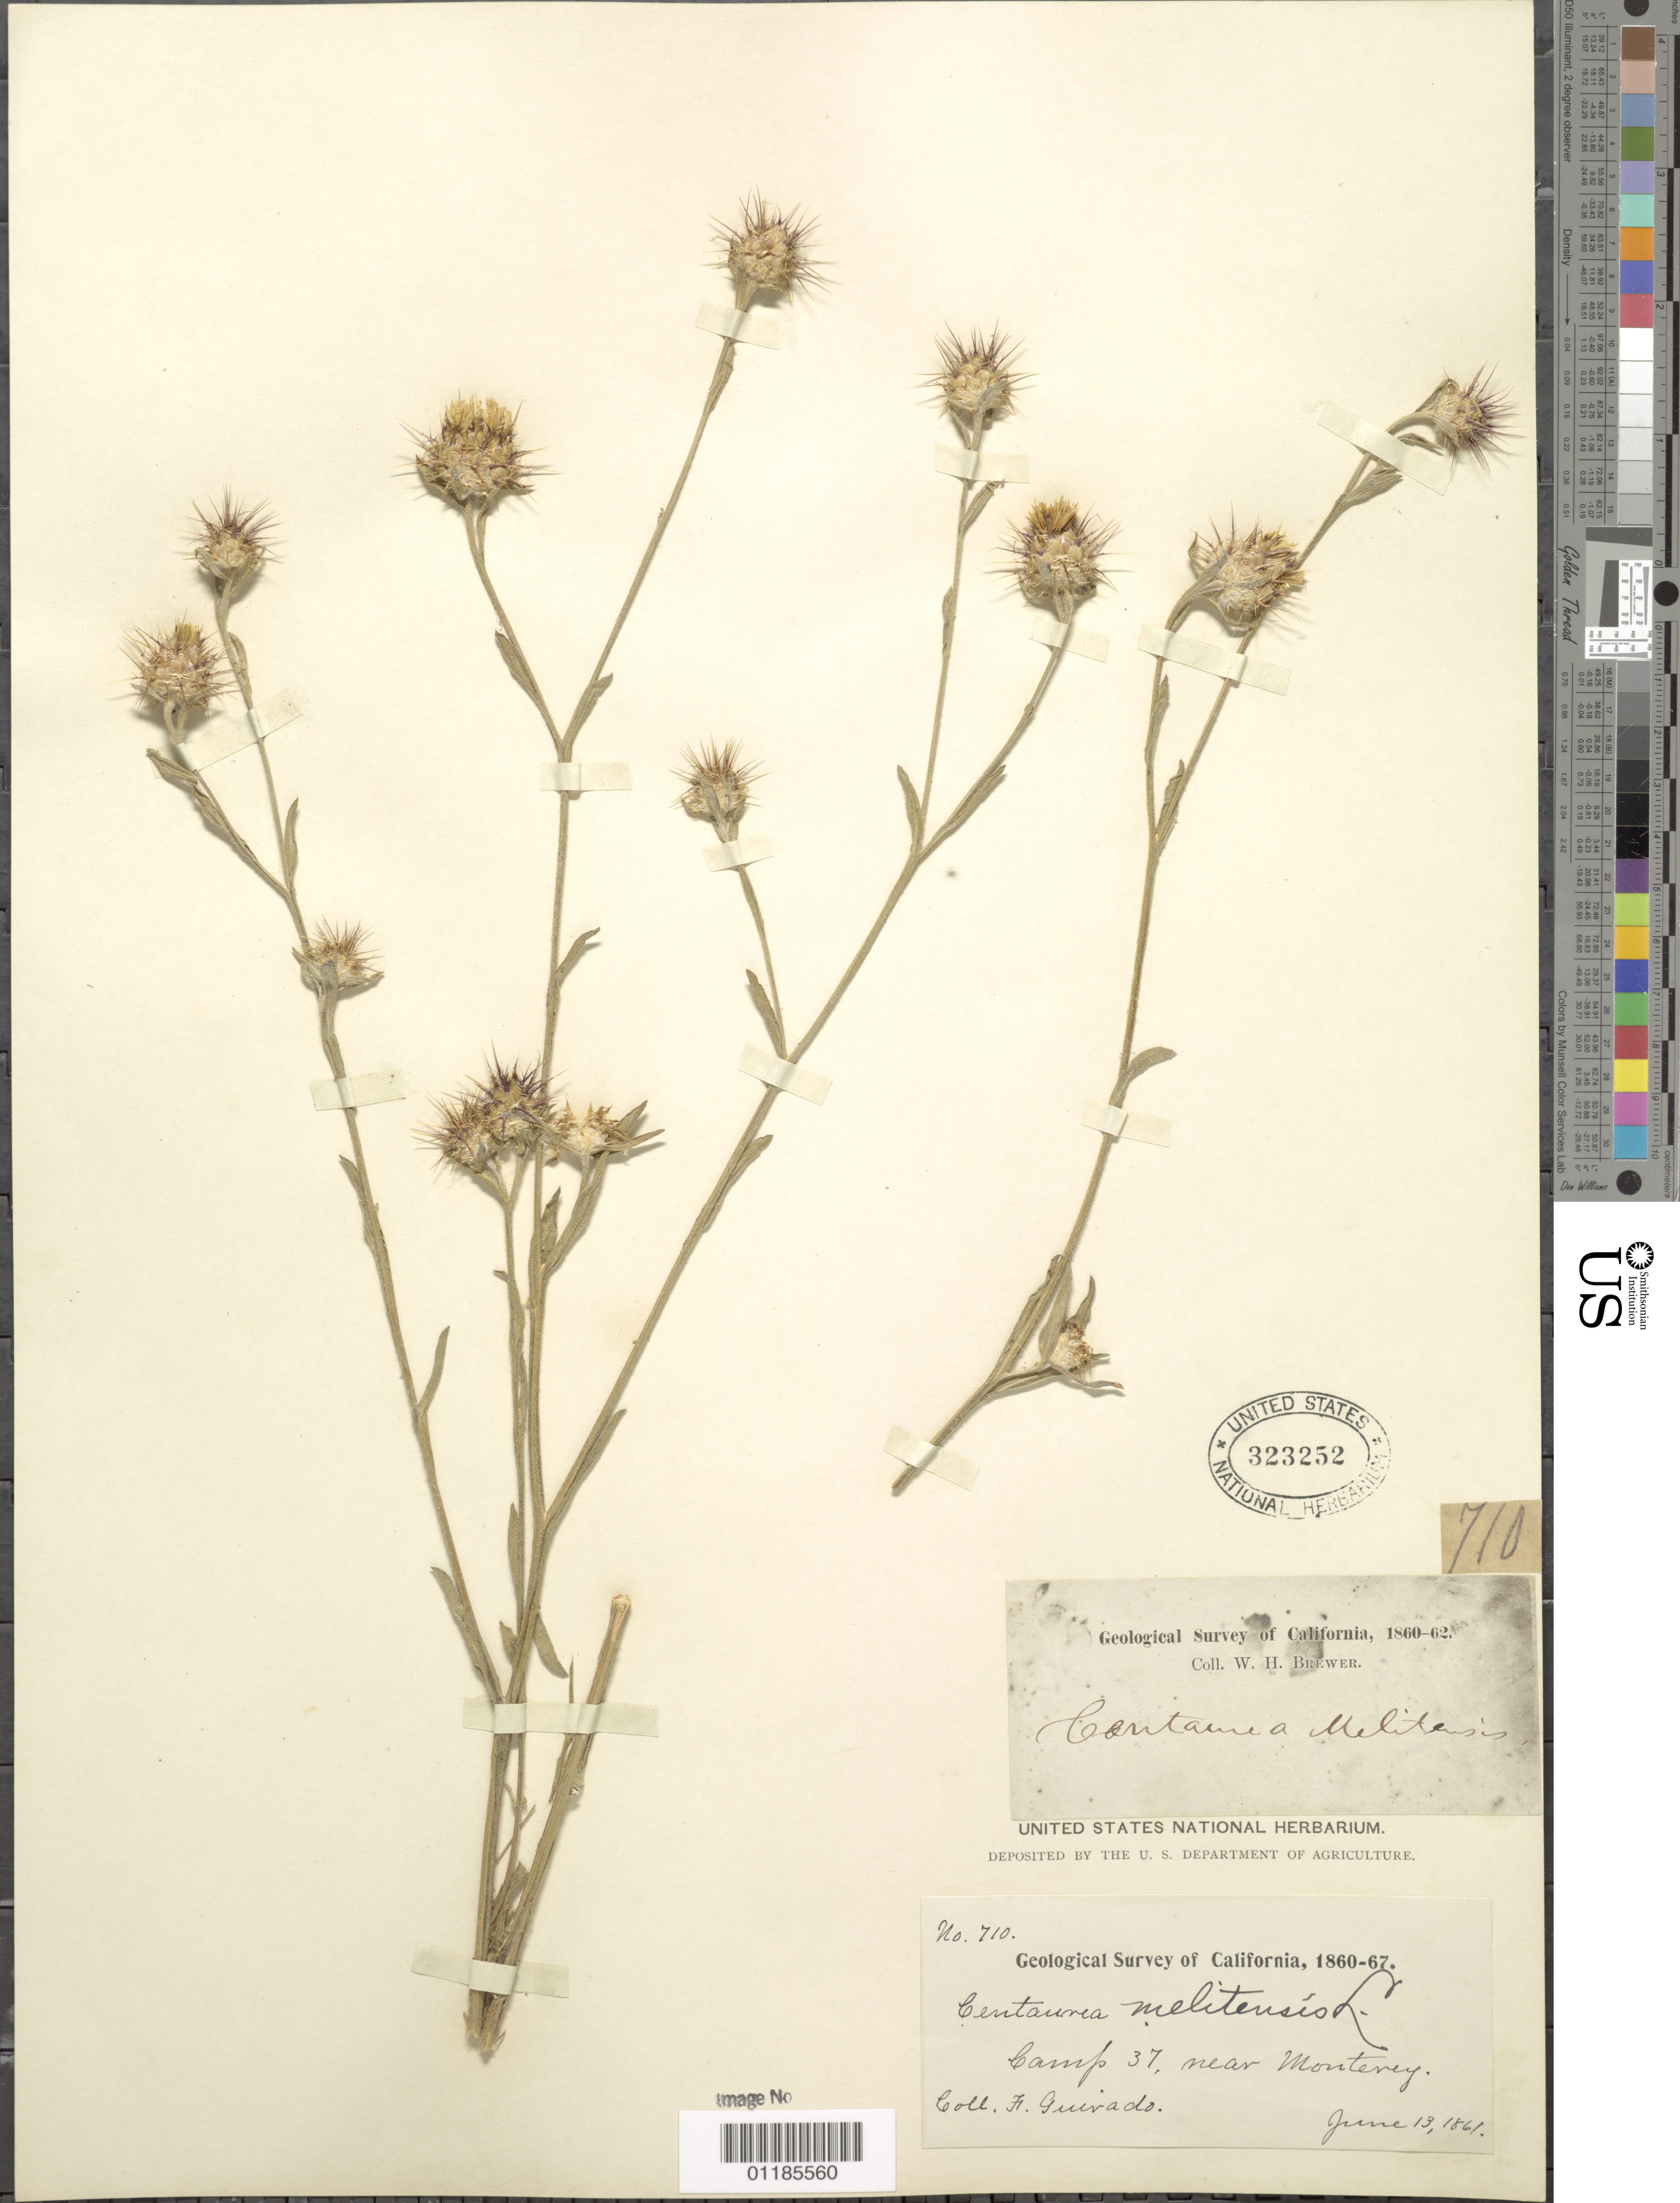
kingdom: Plantae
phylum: Tracheophyta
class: Magnoliopsida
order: Asterales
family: Asteraceae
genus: Centaurea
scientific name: Centaurea melitensis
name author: L.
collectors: F. Guirado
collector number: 710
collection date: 1861-06-13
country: United States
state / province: California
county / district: Monterey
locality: Camp 37, near Monterey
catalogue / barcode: US 323252